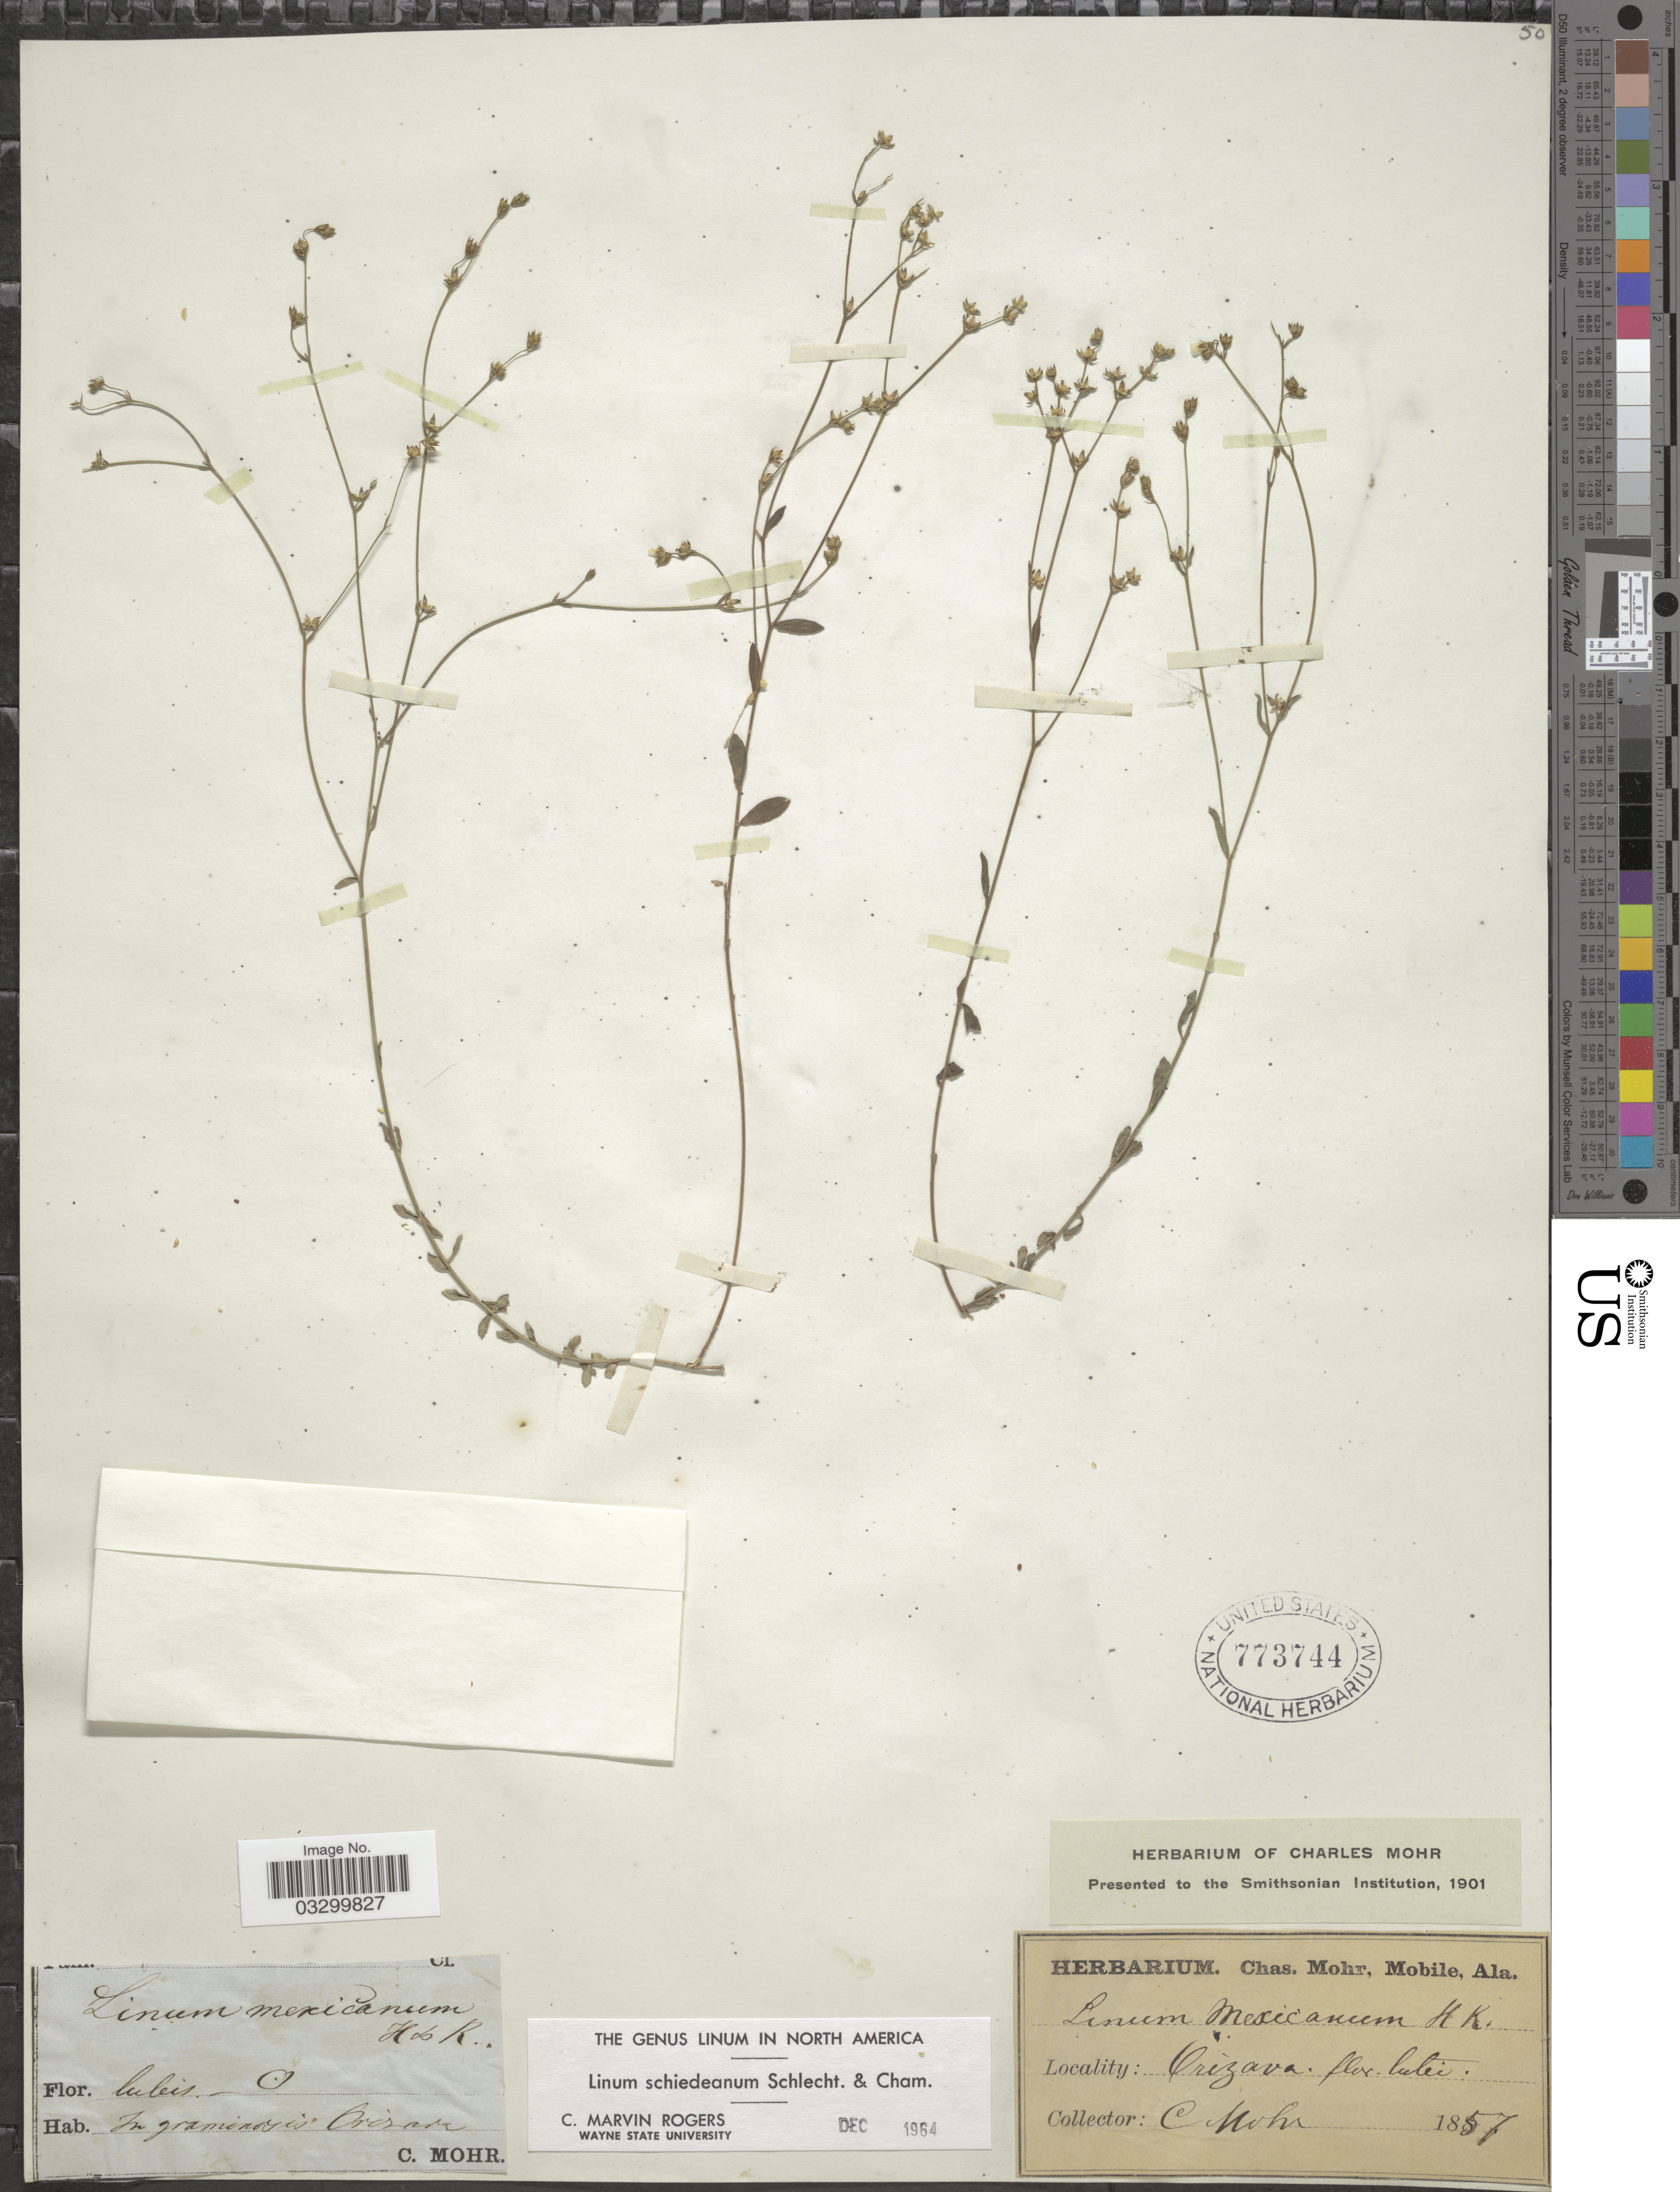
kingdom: Plantae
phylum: Tracheophyta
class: Magnoliopsida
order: Malpighiales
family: Linaceae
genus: Linum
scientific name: Linum schiedeanum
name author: Schltdl. & Cham.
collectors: Mohr, C. T. (herbarium)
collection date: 1857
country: Mexico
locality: Orizava.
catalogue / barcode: US 773744